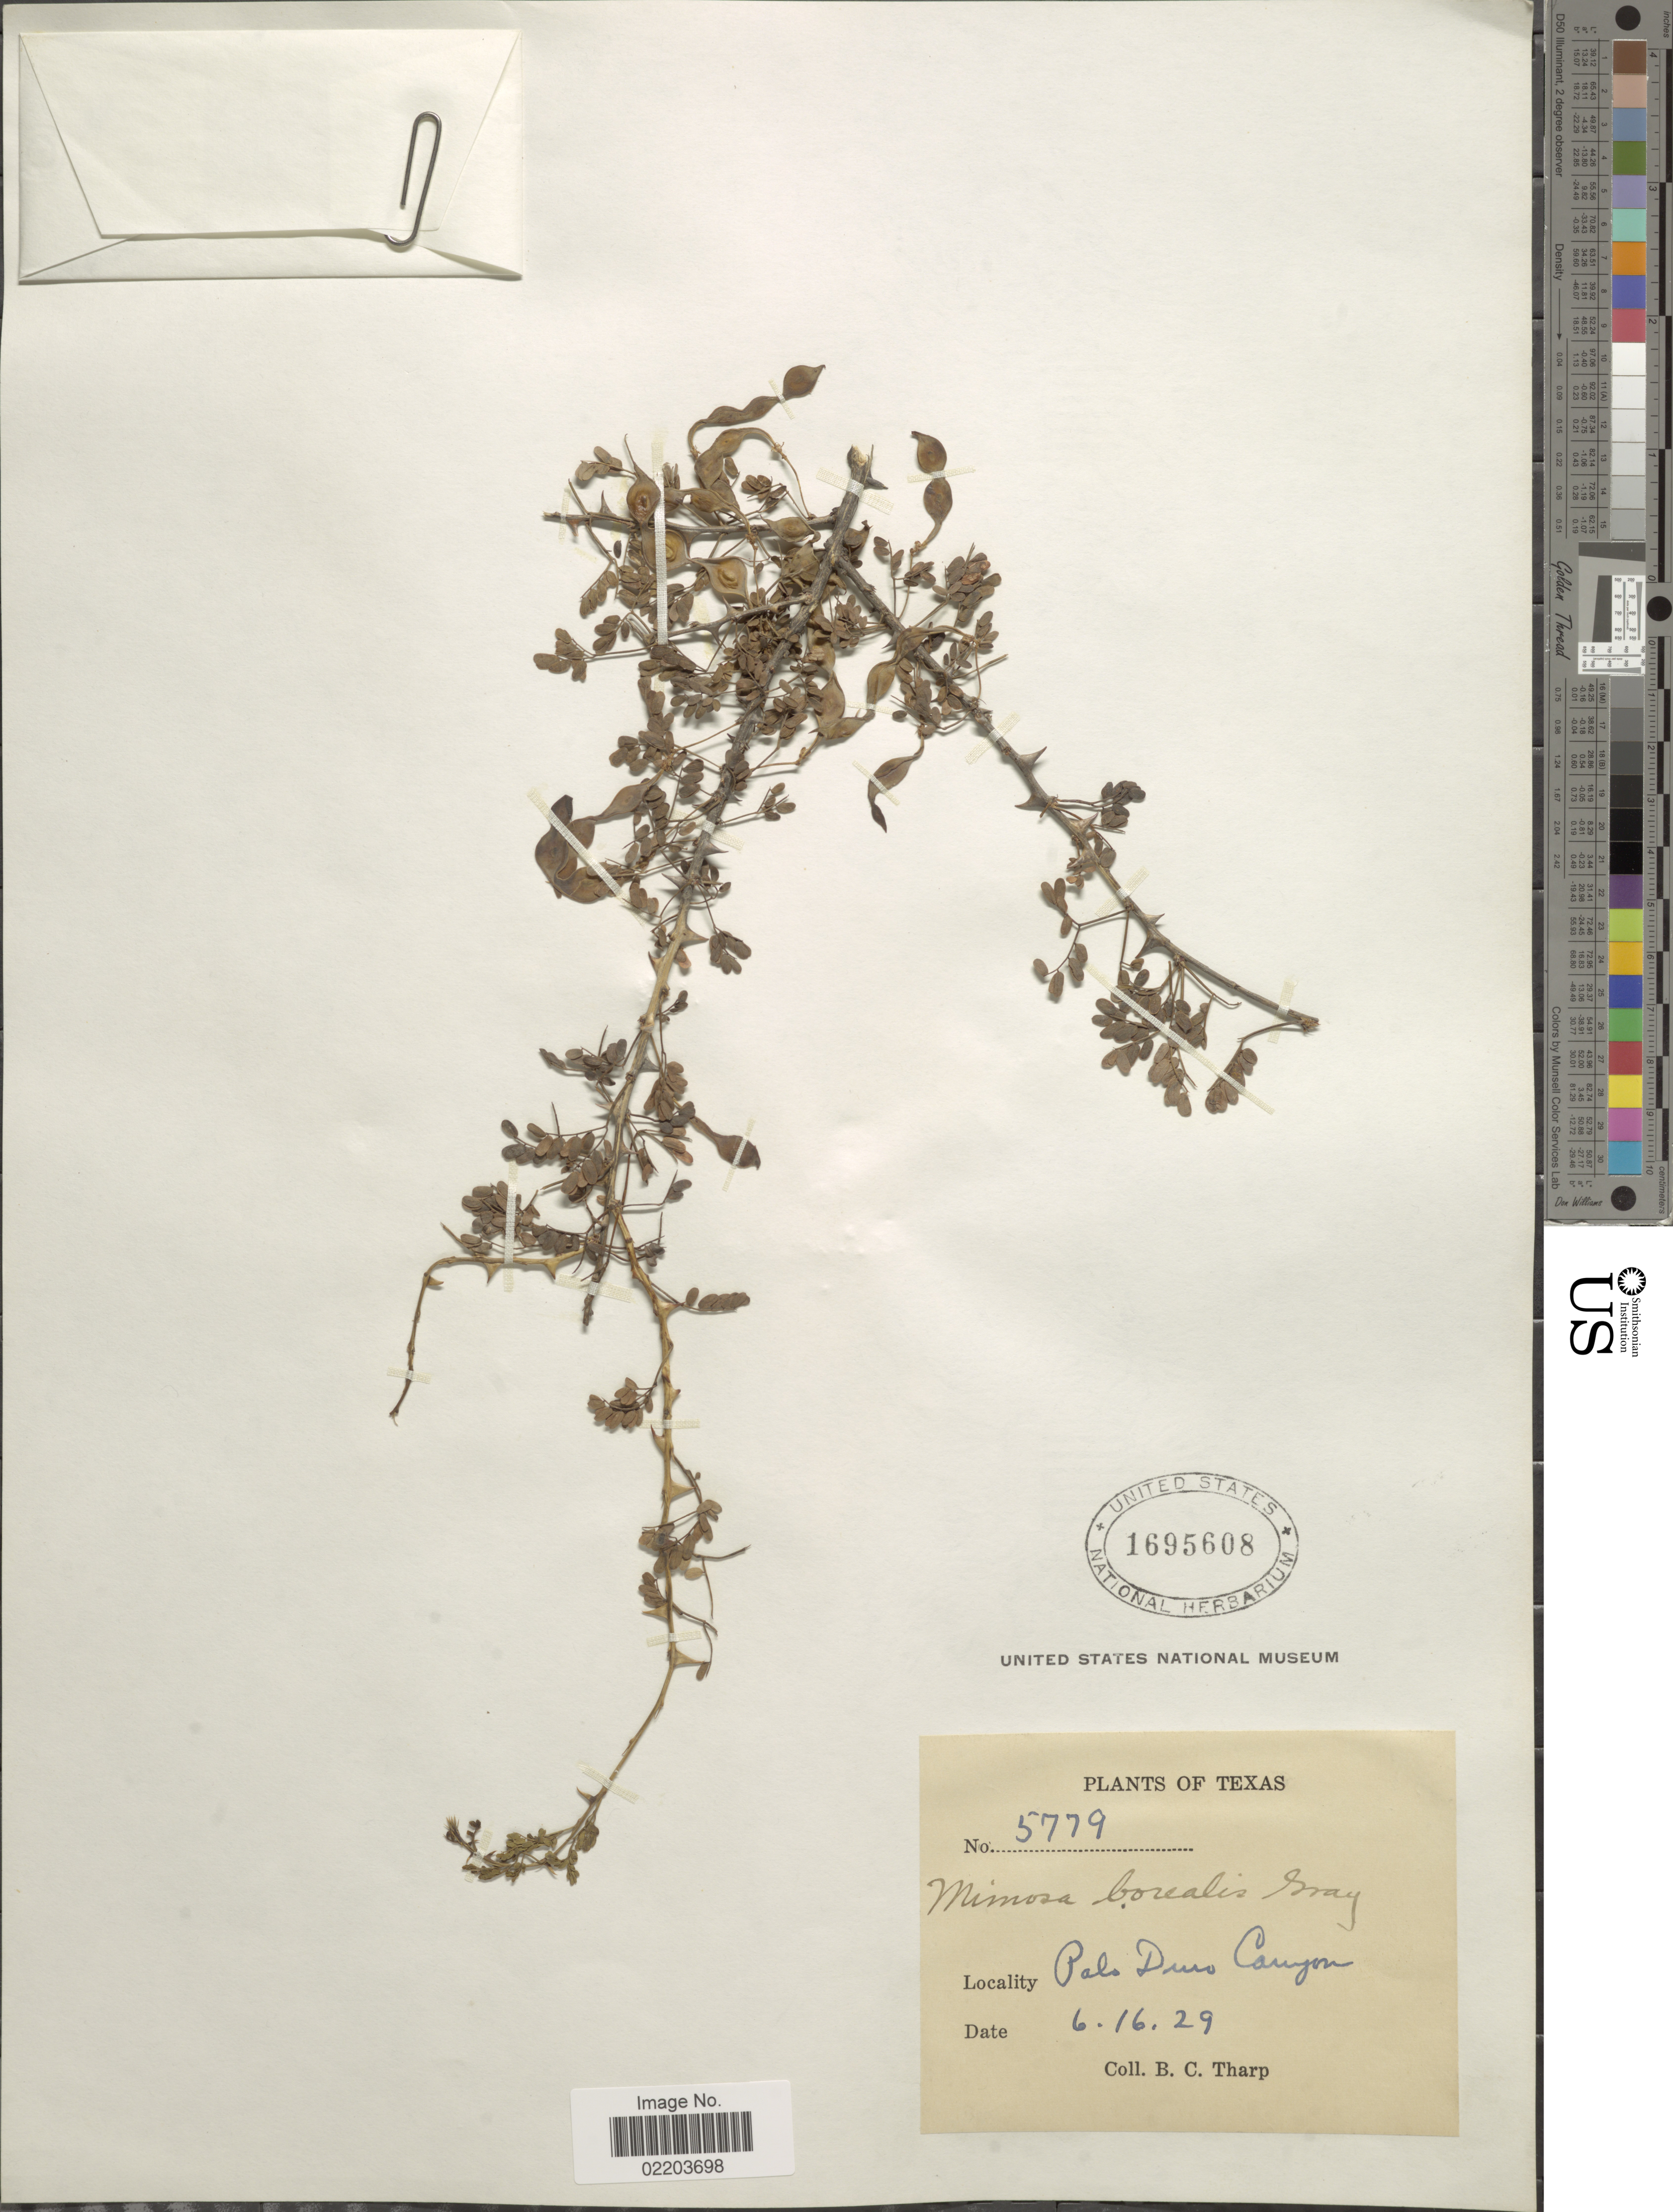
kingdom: Plantae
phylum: Tracheophyta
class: Magnoliopsida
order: Fabales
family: Fabaceae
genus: Mimosa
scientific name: Mimosa borealis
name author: A. Gray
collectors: B. C. Tharp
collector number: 5779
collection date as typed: Transcribed d/m/y: 16/6/29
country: United States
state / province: Texas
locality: Palo Duro Canyon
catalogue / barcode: US 1695608